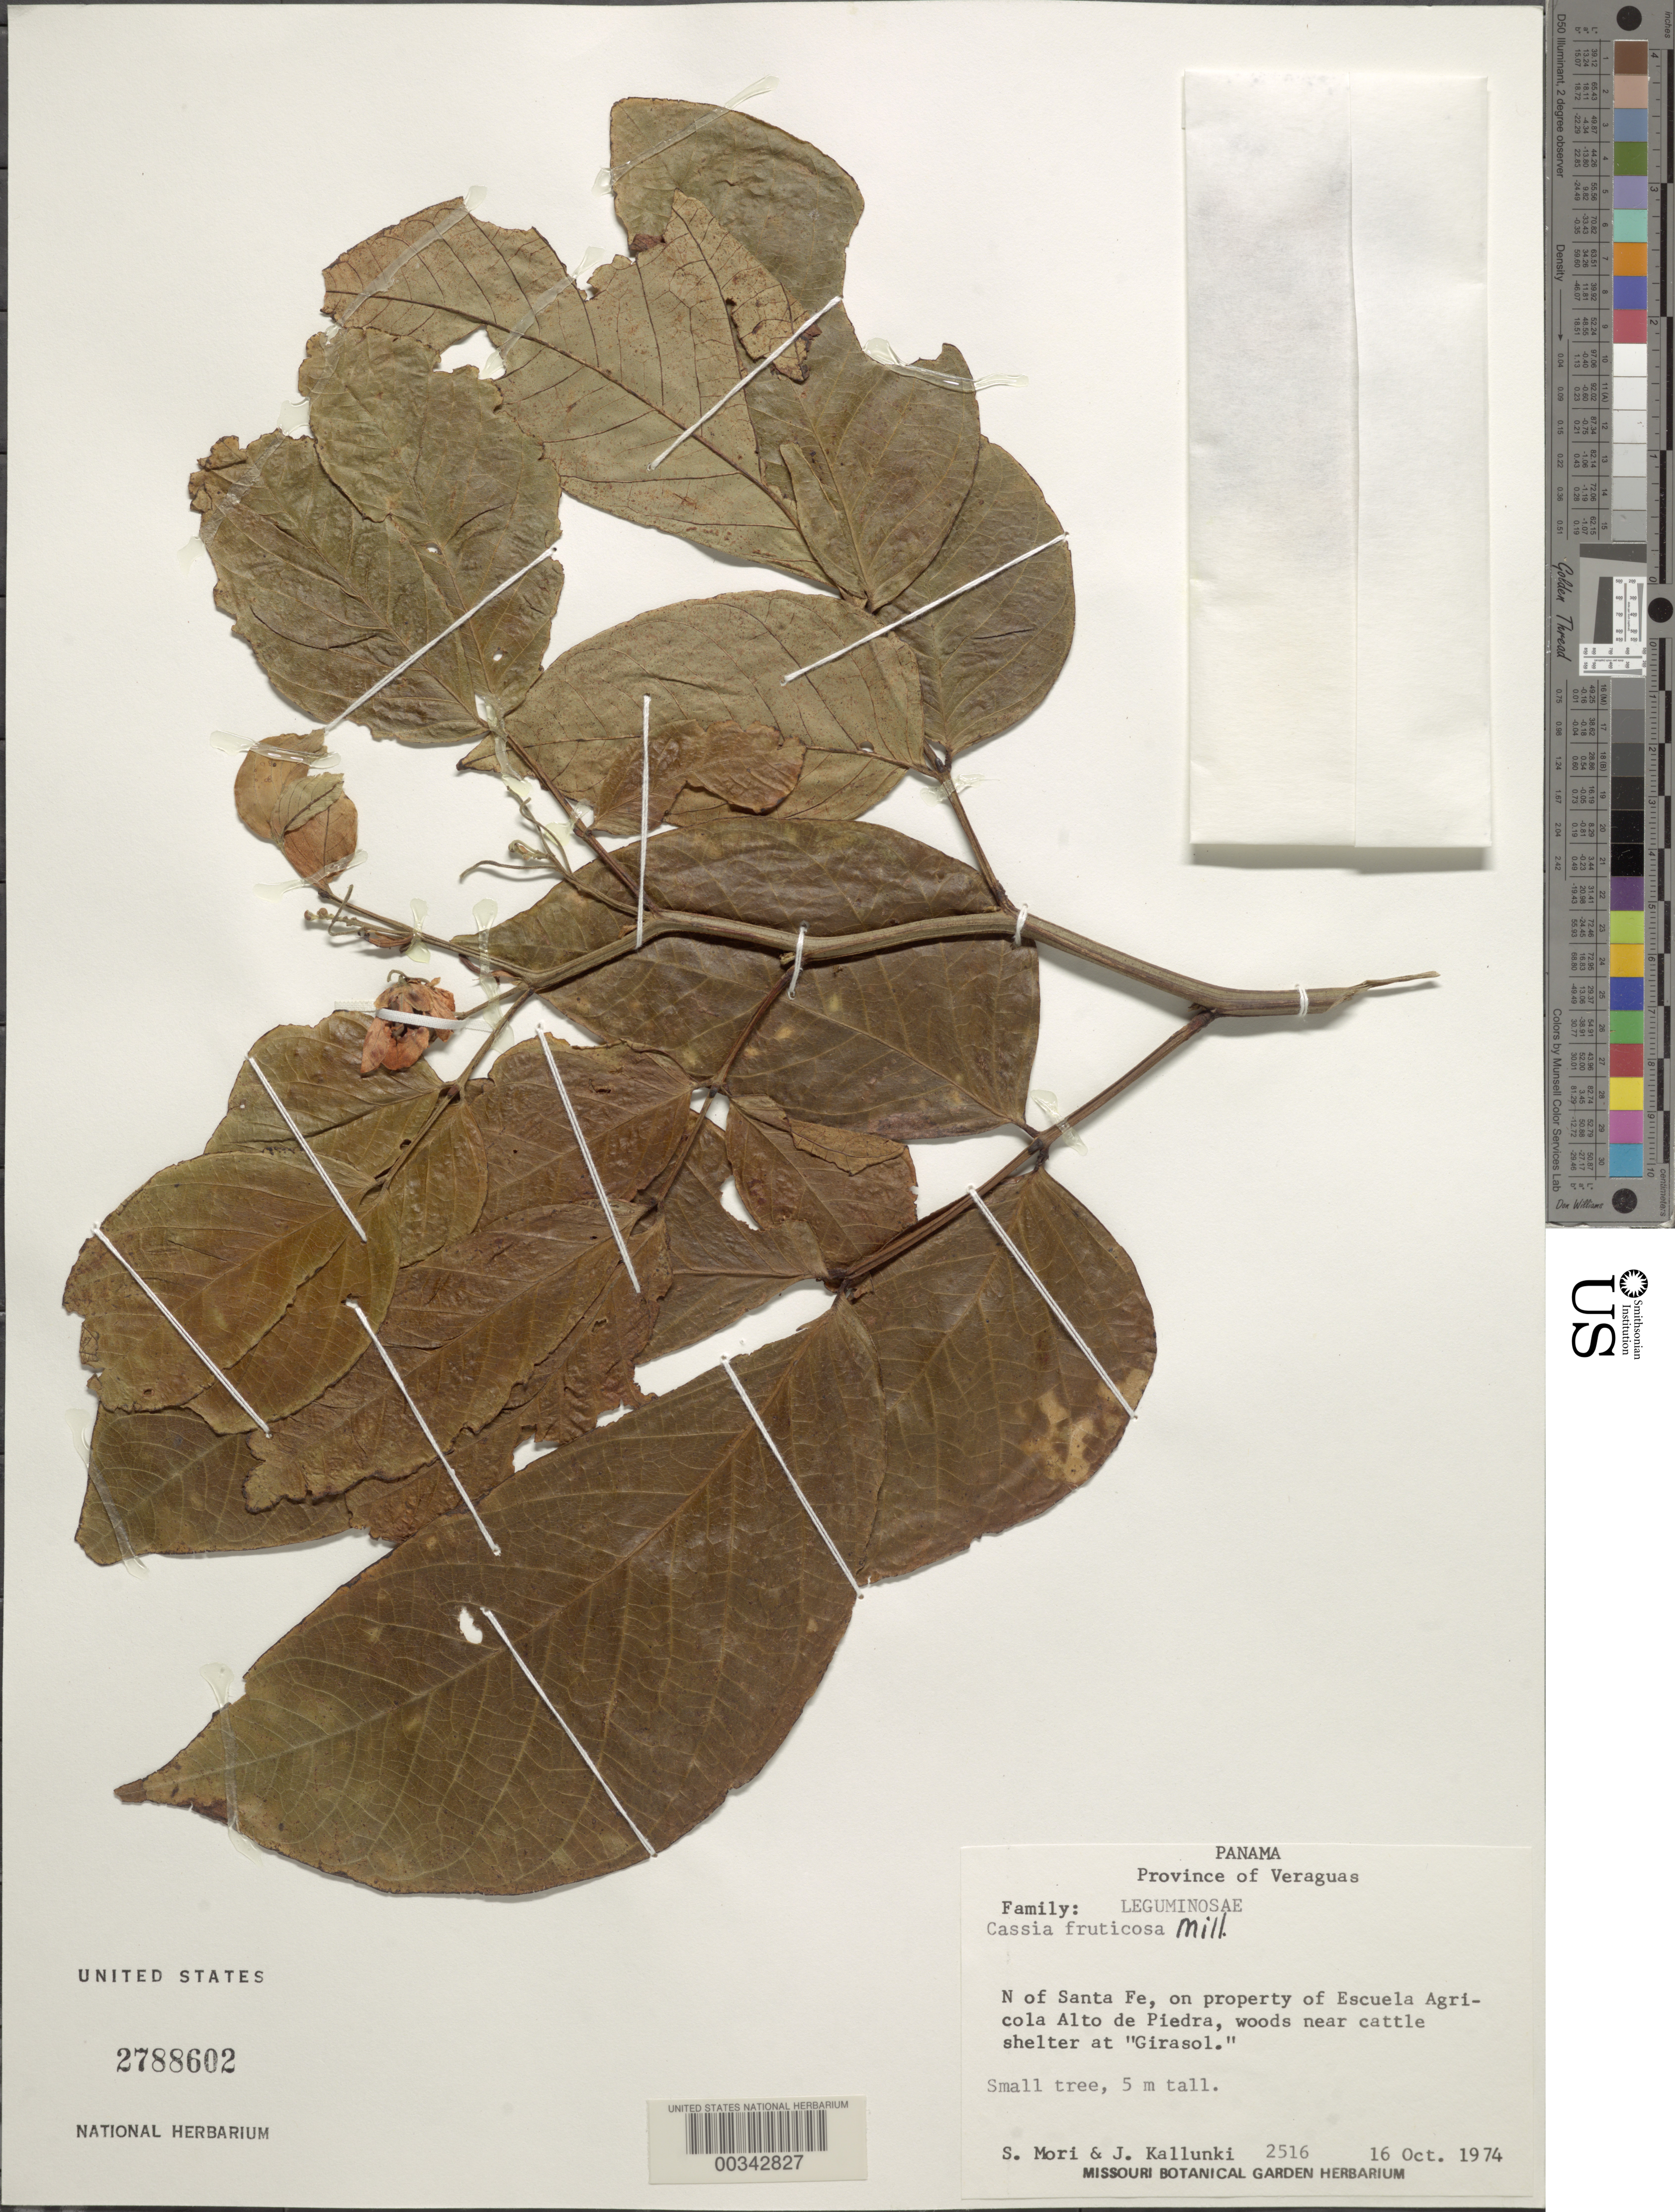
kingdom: Plantae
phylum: Tracheophyta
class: Magnoliopsida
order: Fabales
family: Fabaceae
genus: Senna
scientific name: Senna fruticosa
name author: (Benth.) H.S. Irwin & Barneby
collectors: S. Mori & J. Kallunki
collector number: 2516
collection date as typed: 16 Oct 1974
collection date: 1974-10-16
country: Panama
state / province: Veraguas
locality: N of Santa Fe, on property of Escuela Agricola Alto de Piedra, near cattle shelter at "Girasol"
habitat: Woods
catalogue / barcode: US 2788602